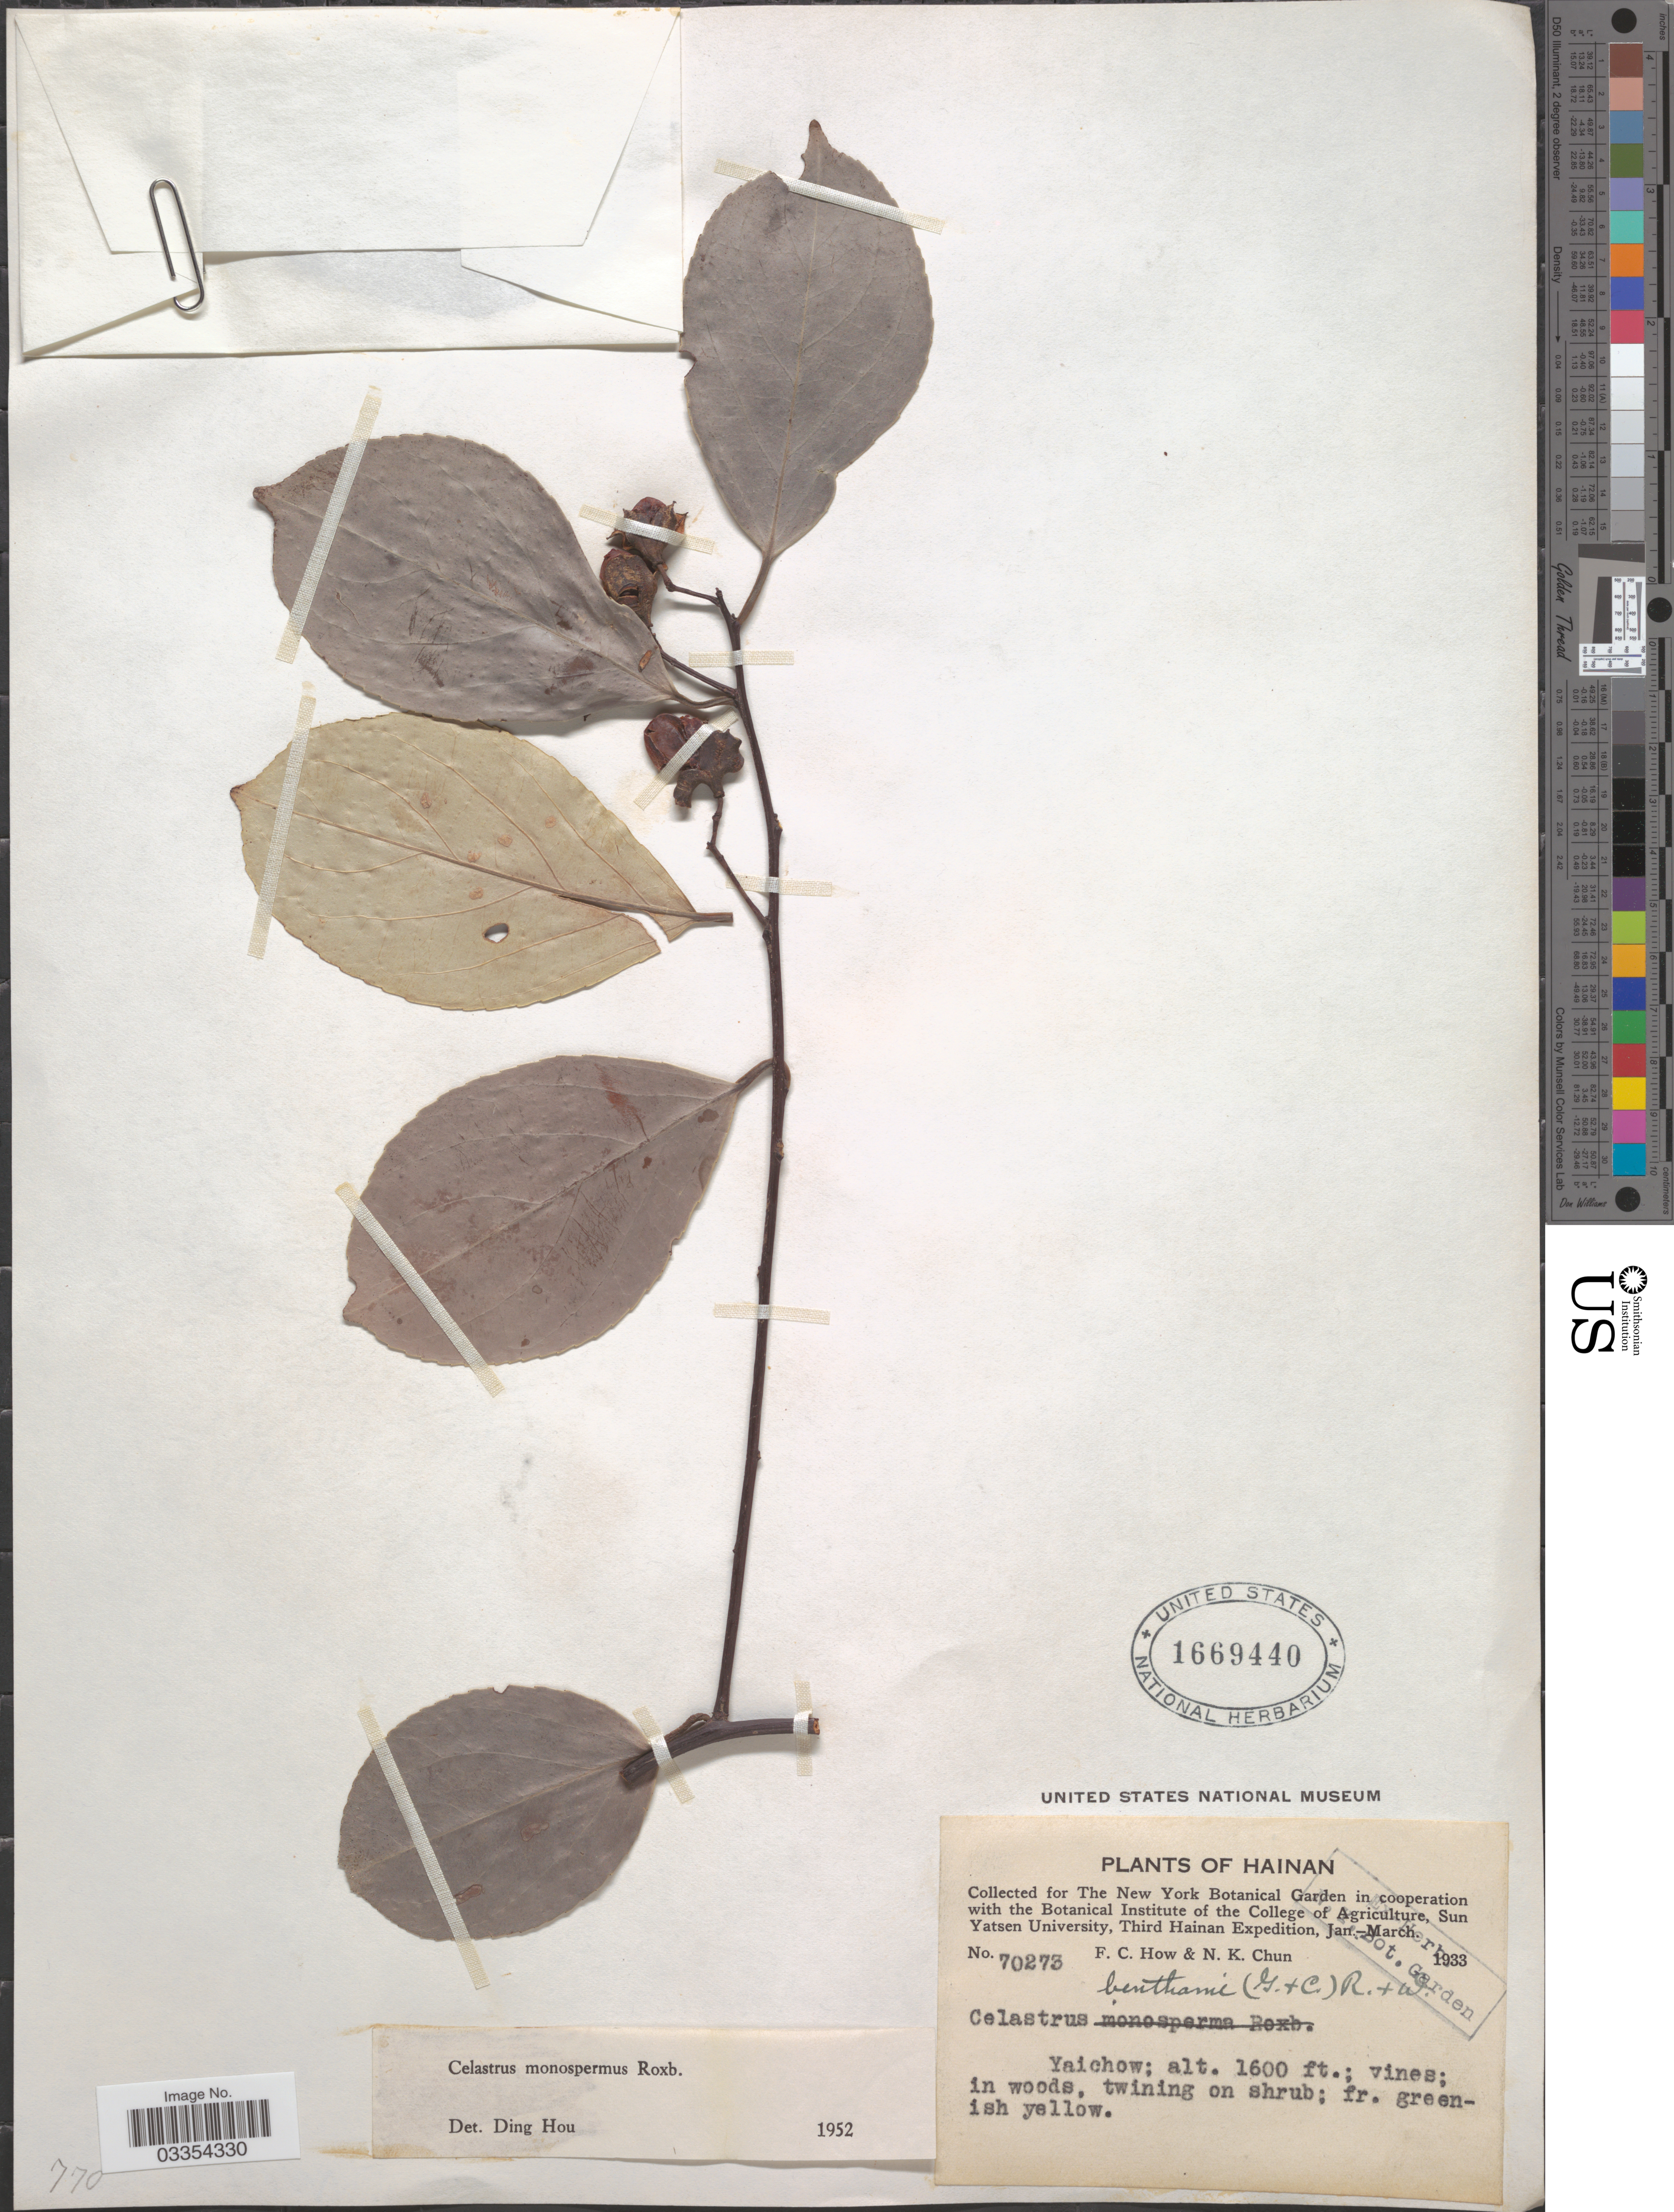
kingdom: Plantae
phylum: Tracheophyta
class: Magnoliopsida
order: Celastrales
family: Celastraceae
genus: Celastrus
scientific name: Celastrus monospermus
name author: Roxb.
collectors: F. C. How & N. K. Chun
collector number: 70273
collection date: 1933-01/1933-03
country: China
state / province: Hainan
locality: Yaichow.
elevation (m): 488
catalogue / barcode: US 1669440